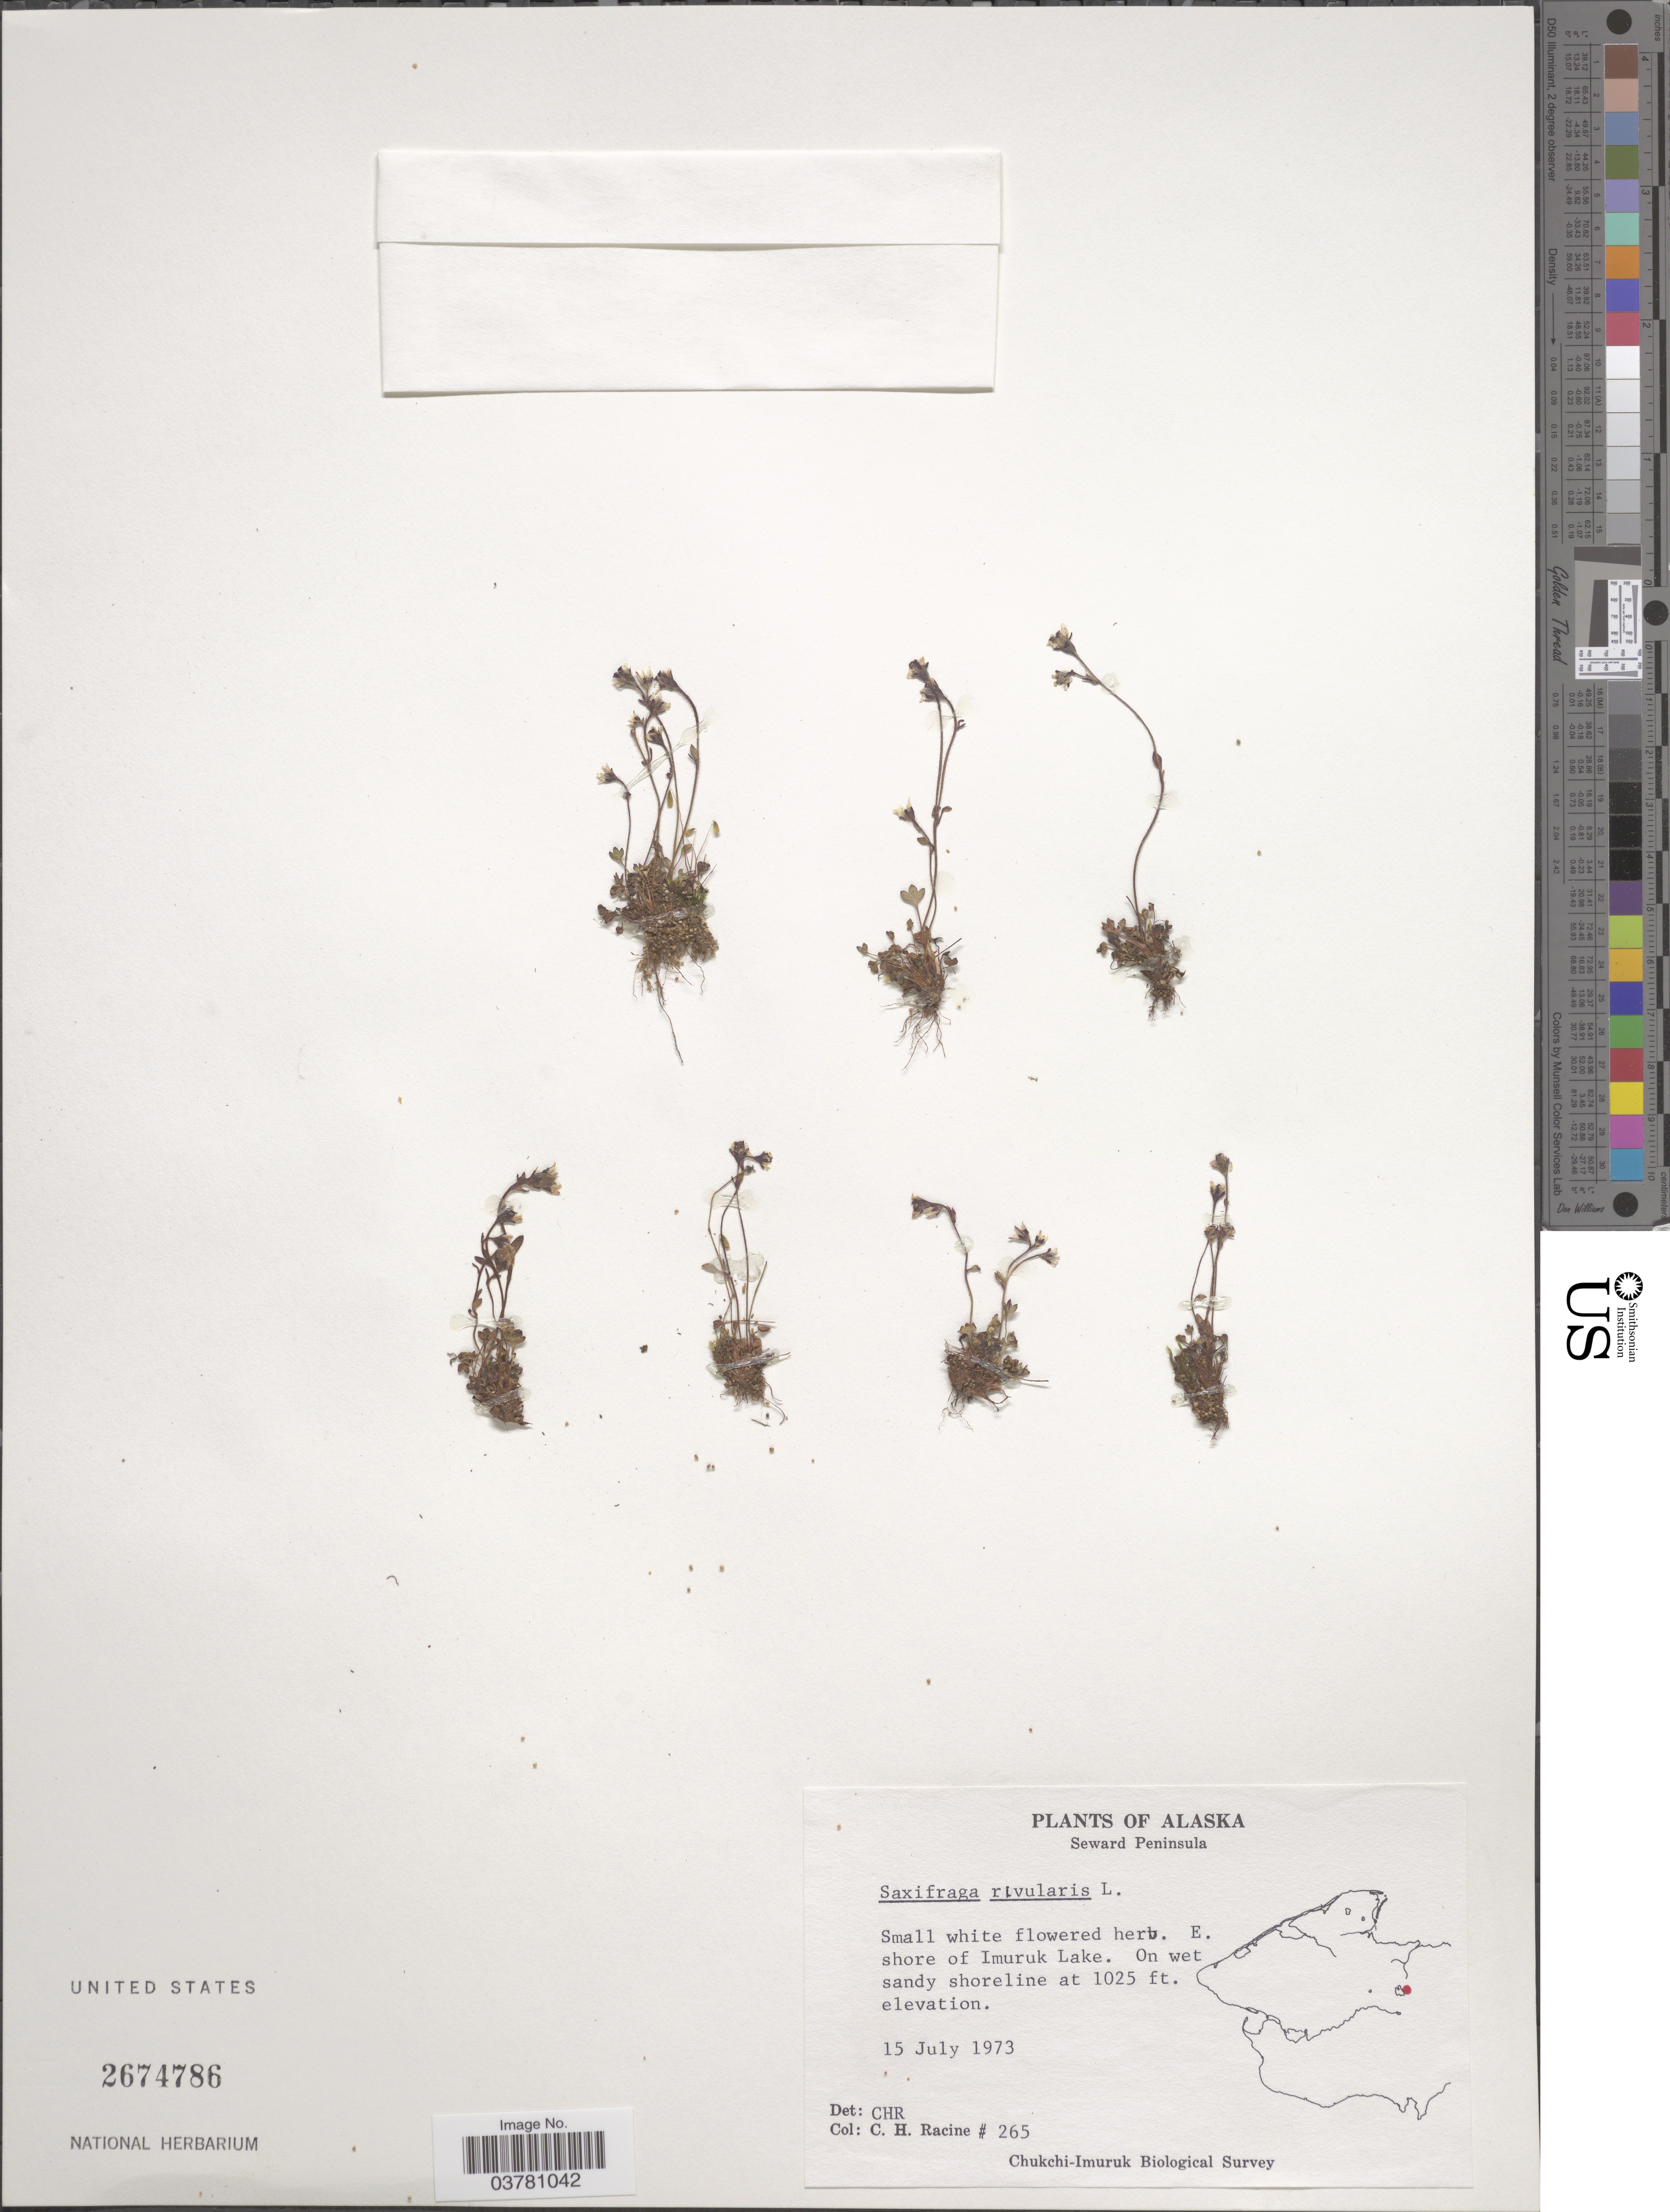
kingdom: Plantae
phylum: Tracheophyta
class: Magnoliopsida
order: Saxifragales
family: Saxifragaceae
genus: Saxifraga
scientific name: Saxifraga rivularis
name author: L.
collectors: C. Racine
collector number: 265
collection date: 1973-07-15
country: United States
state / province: Alaska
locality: Seward Peninsula. E. shore of Imuruk Lake. Chukchi-Imuruk Biological Survey.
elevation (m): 312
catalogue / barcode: US 2674786